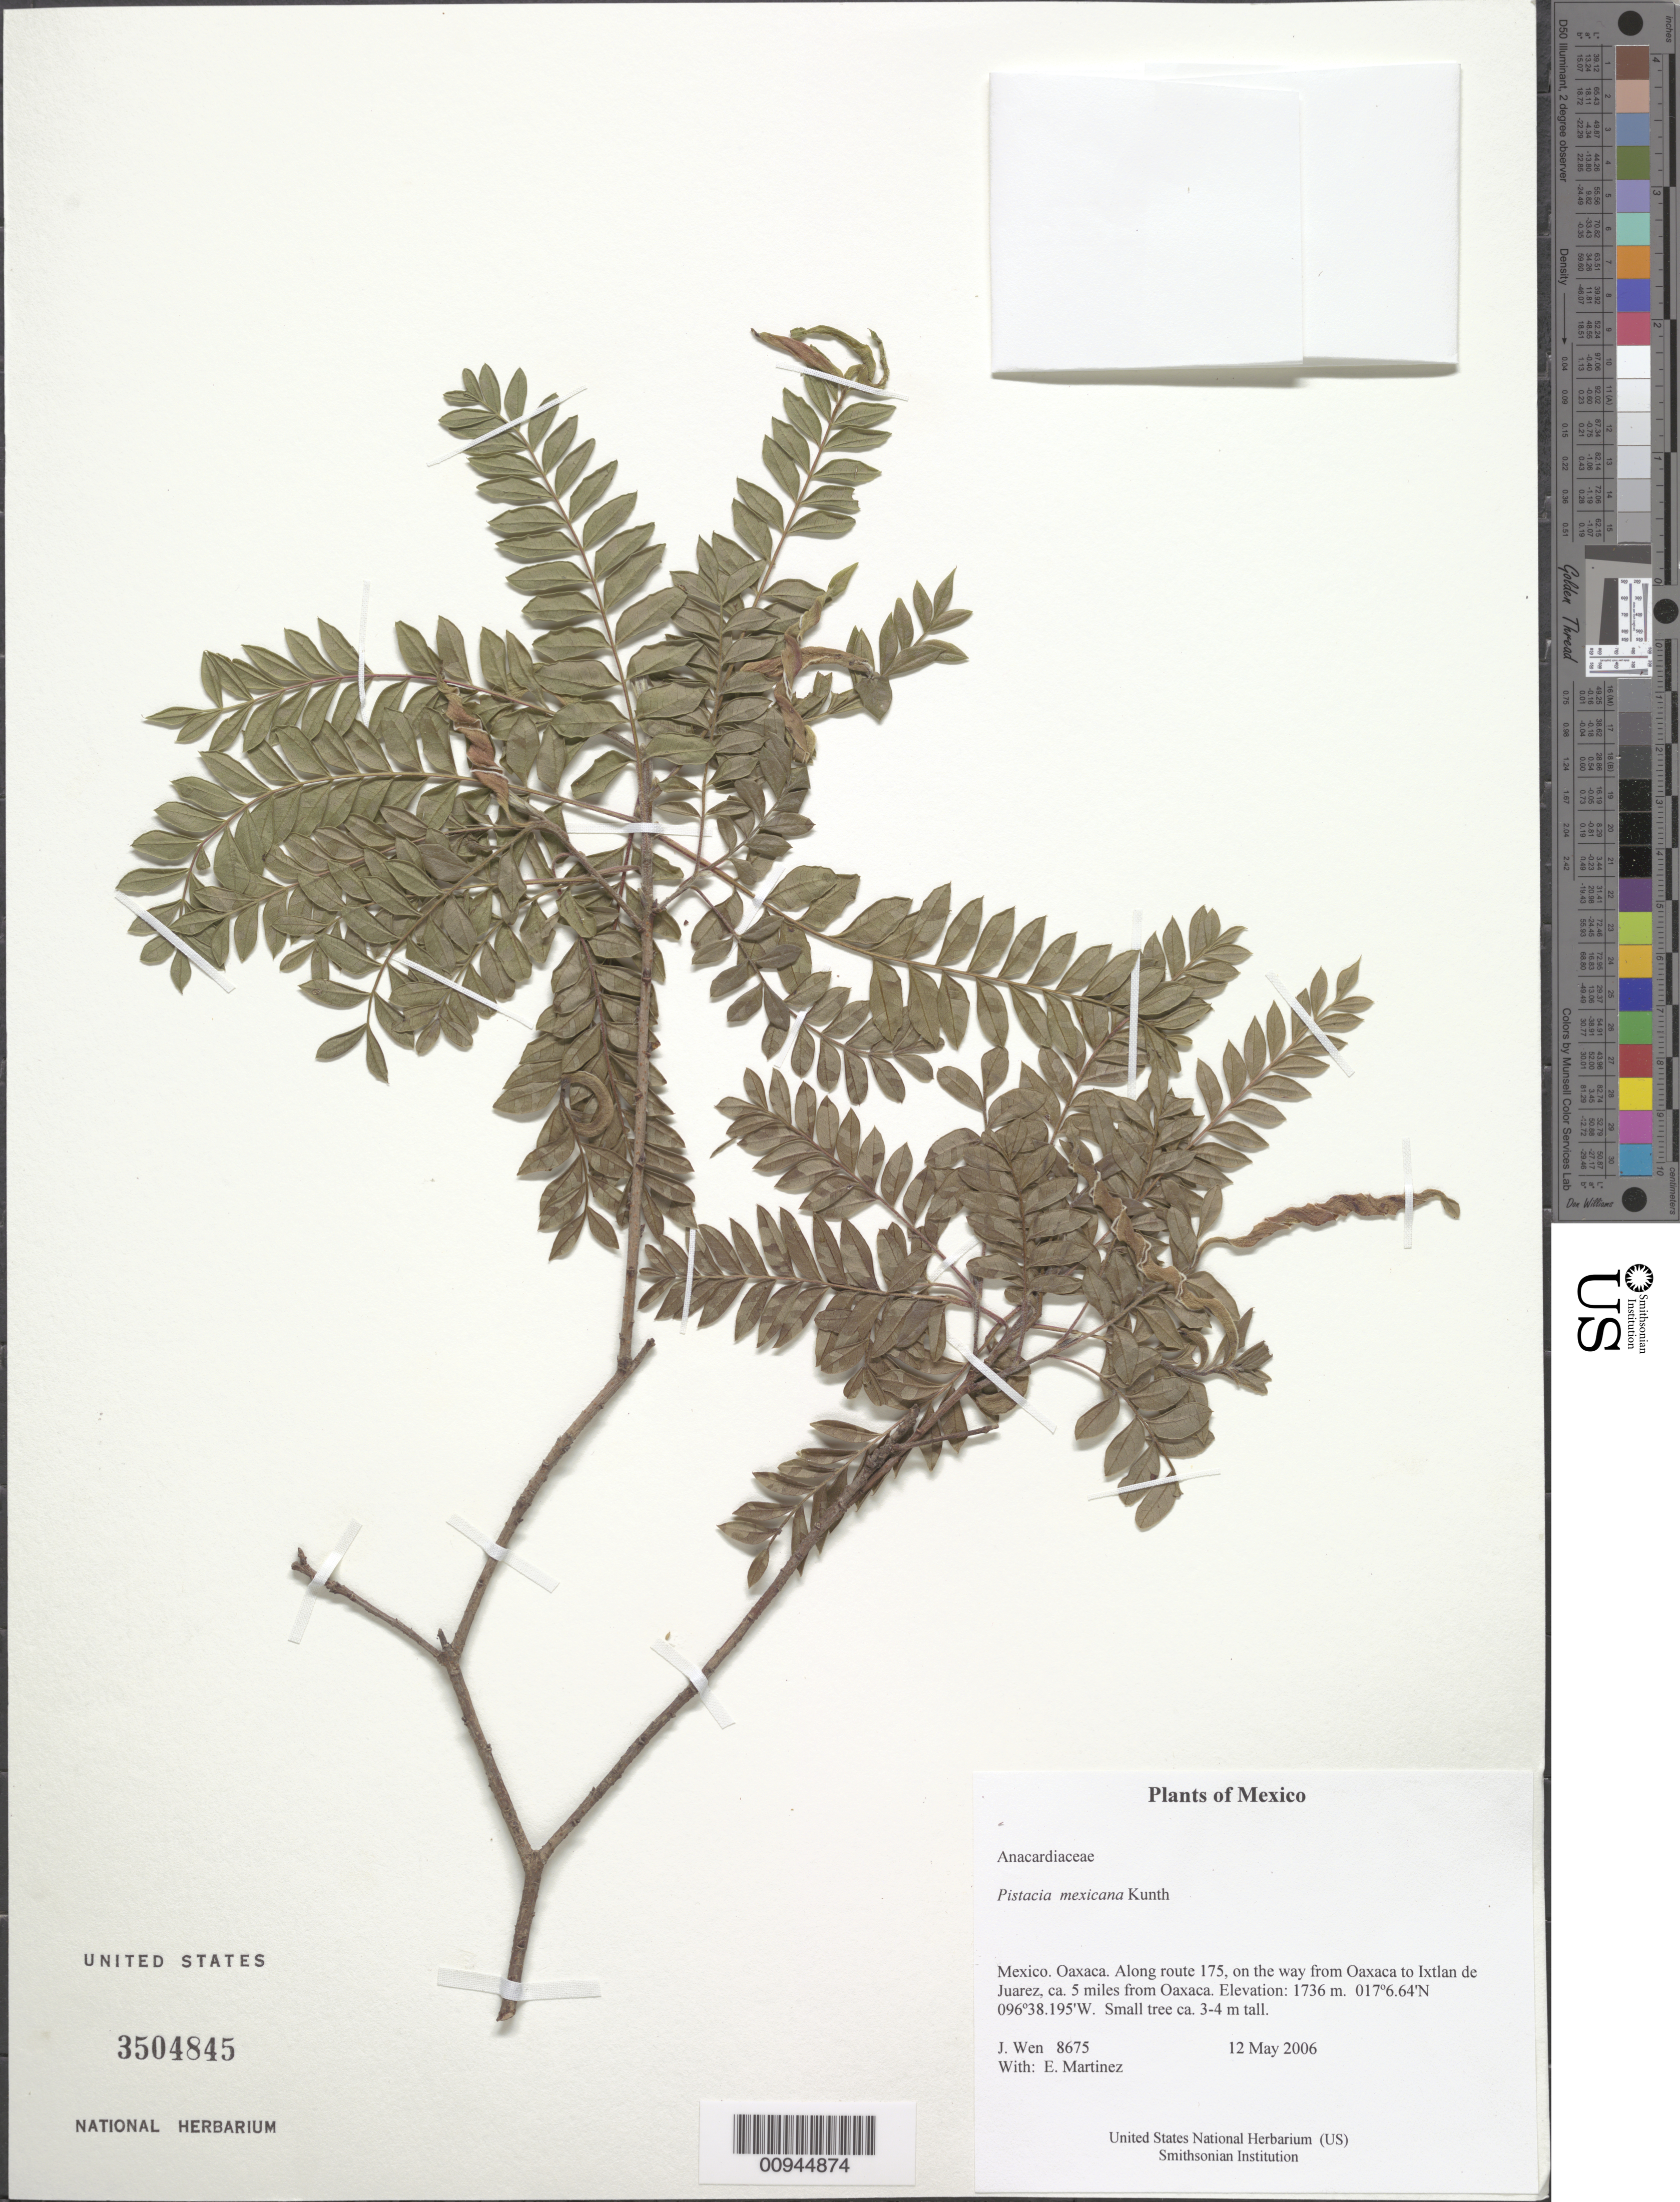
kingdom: Plantae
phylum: Tracheophyta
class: Magnoliopsida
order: Sapindales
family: Anacardiaceae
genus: Pistacia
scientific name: Pistacia mexicana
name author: Kunth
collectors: J. Wen & E. Martínez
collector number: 8675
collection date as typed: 12 May 2006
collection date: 2006-05-12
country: Mexico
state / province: Oaxaca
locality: Along route 175, on the way from Oaxaca to Ixtlan de Juarez, ca. 5 miles from Oaxaca.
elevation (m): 1736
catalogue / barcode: US 3504845